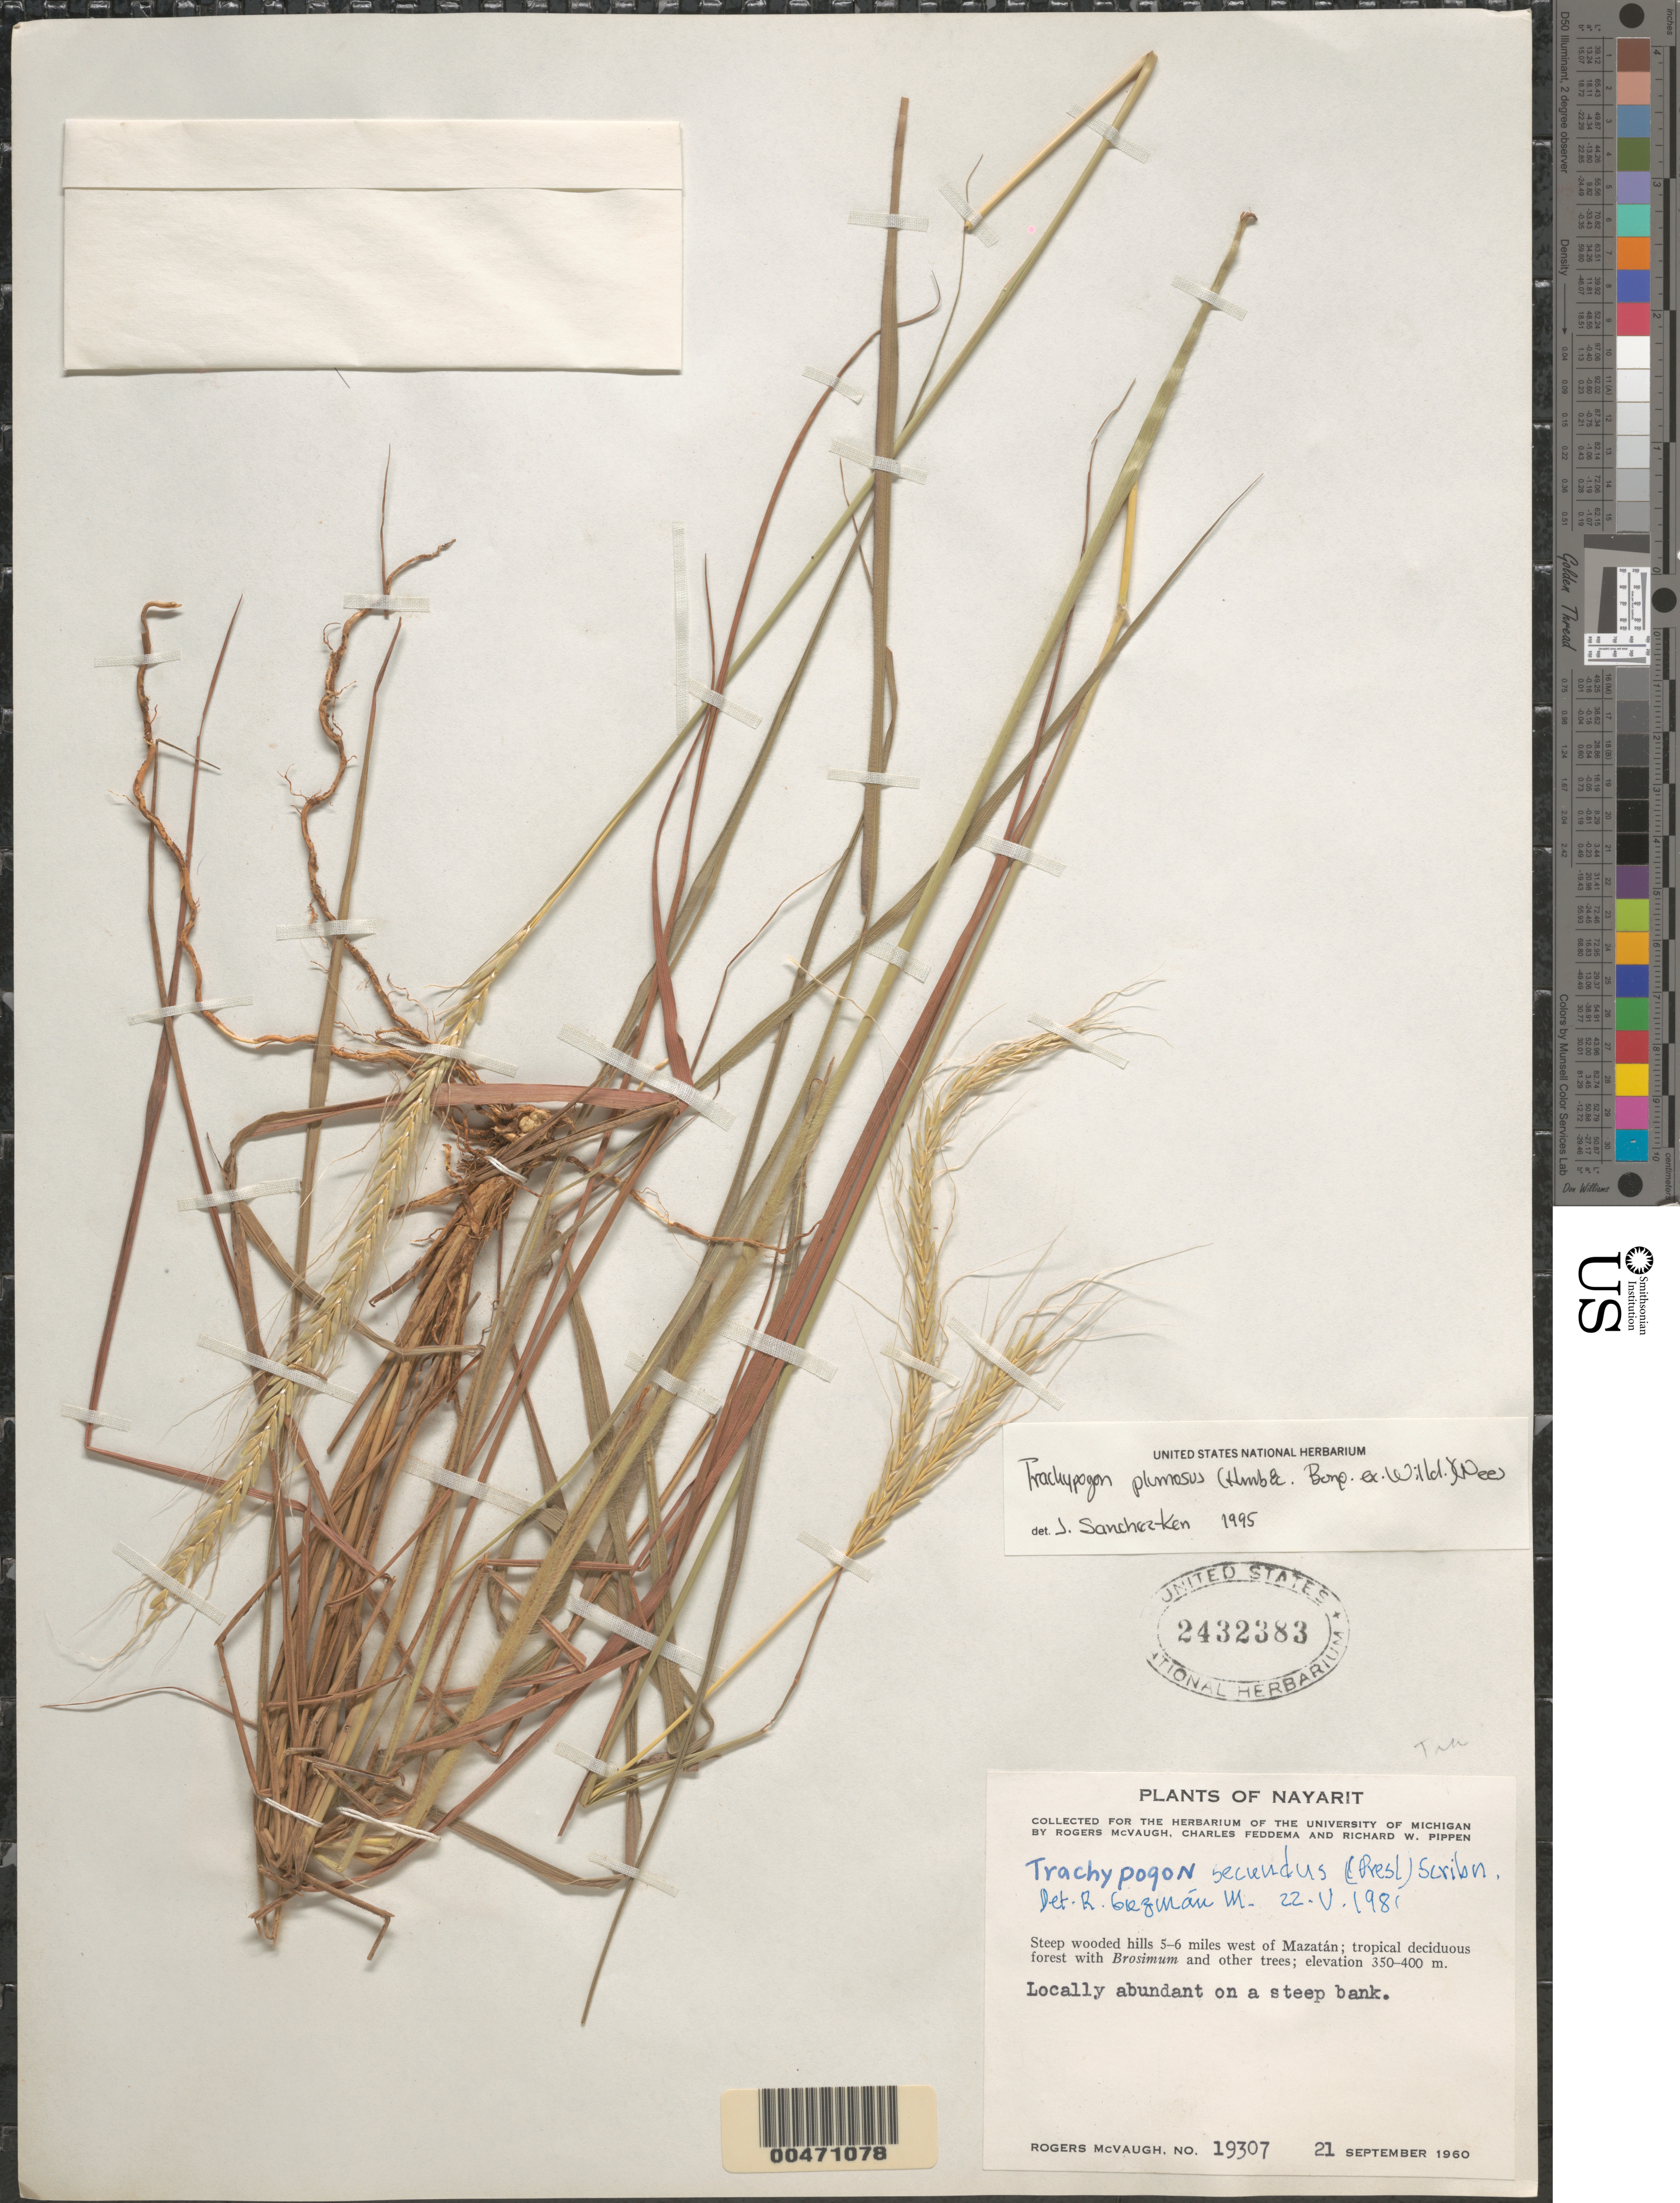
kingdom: Plantae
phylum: Tracheophyta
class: Liliopsida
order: Poales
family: Poaceae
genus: Trachypogon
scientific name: Trachypogon plumosus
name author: (Humb. & Bonpl.) Nees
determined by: Sánchez-Ken, J. G.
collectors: R. McVaugh, C. Feddema & R. W. Pippen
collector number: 19307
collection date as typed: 21 Sep 1960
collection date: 1960-09-21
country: Mexico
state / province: Nayarit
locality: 5-6 mi W of Mazatzán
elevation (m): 350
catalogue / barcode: US 2432383